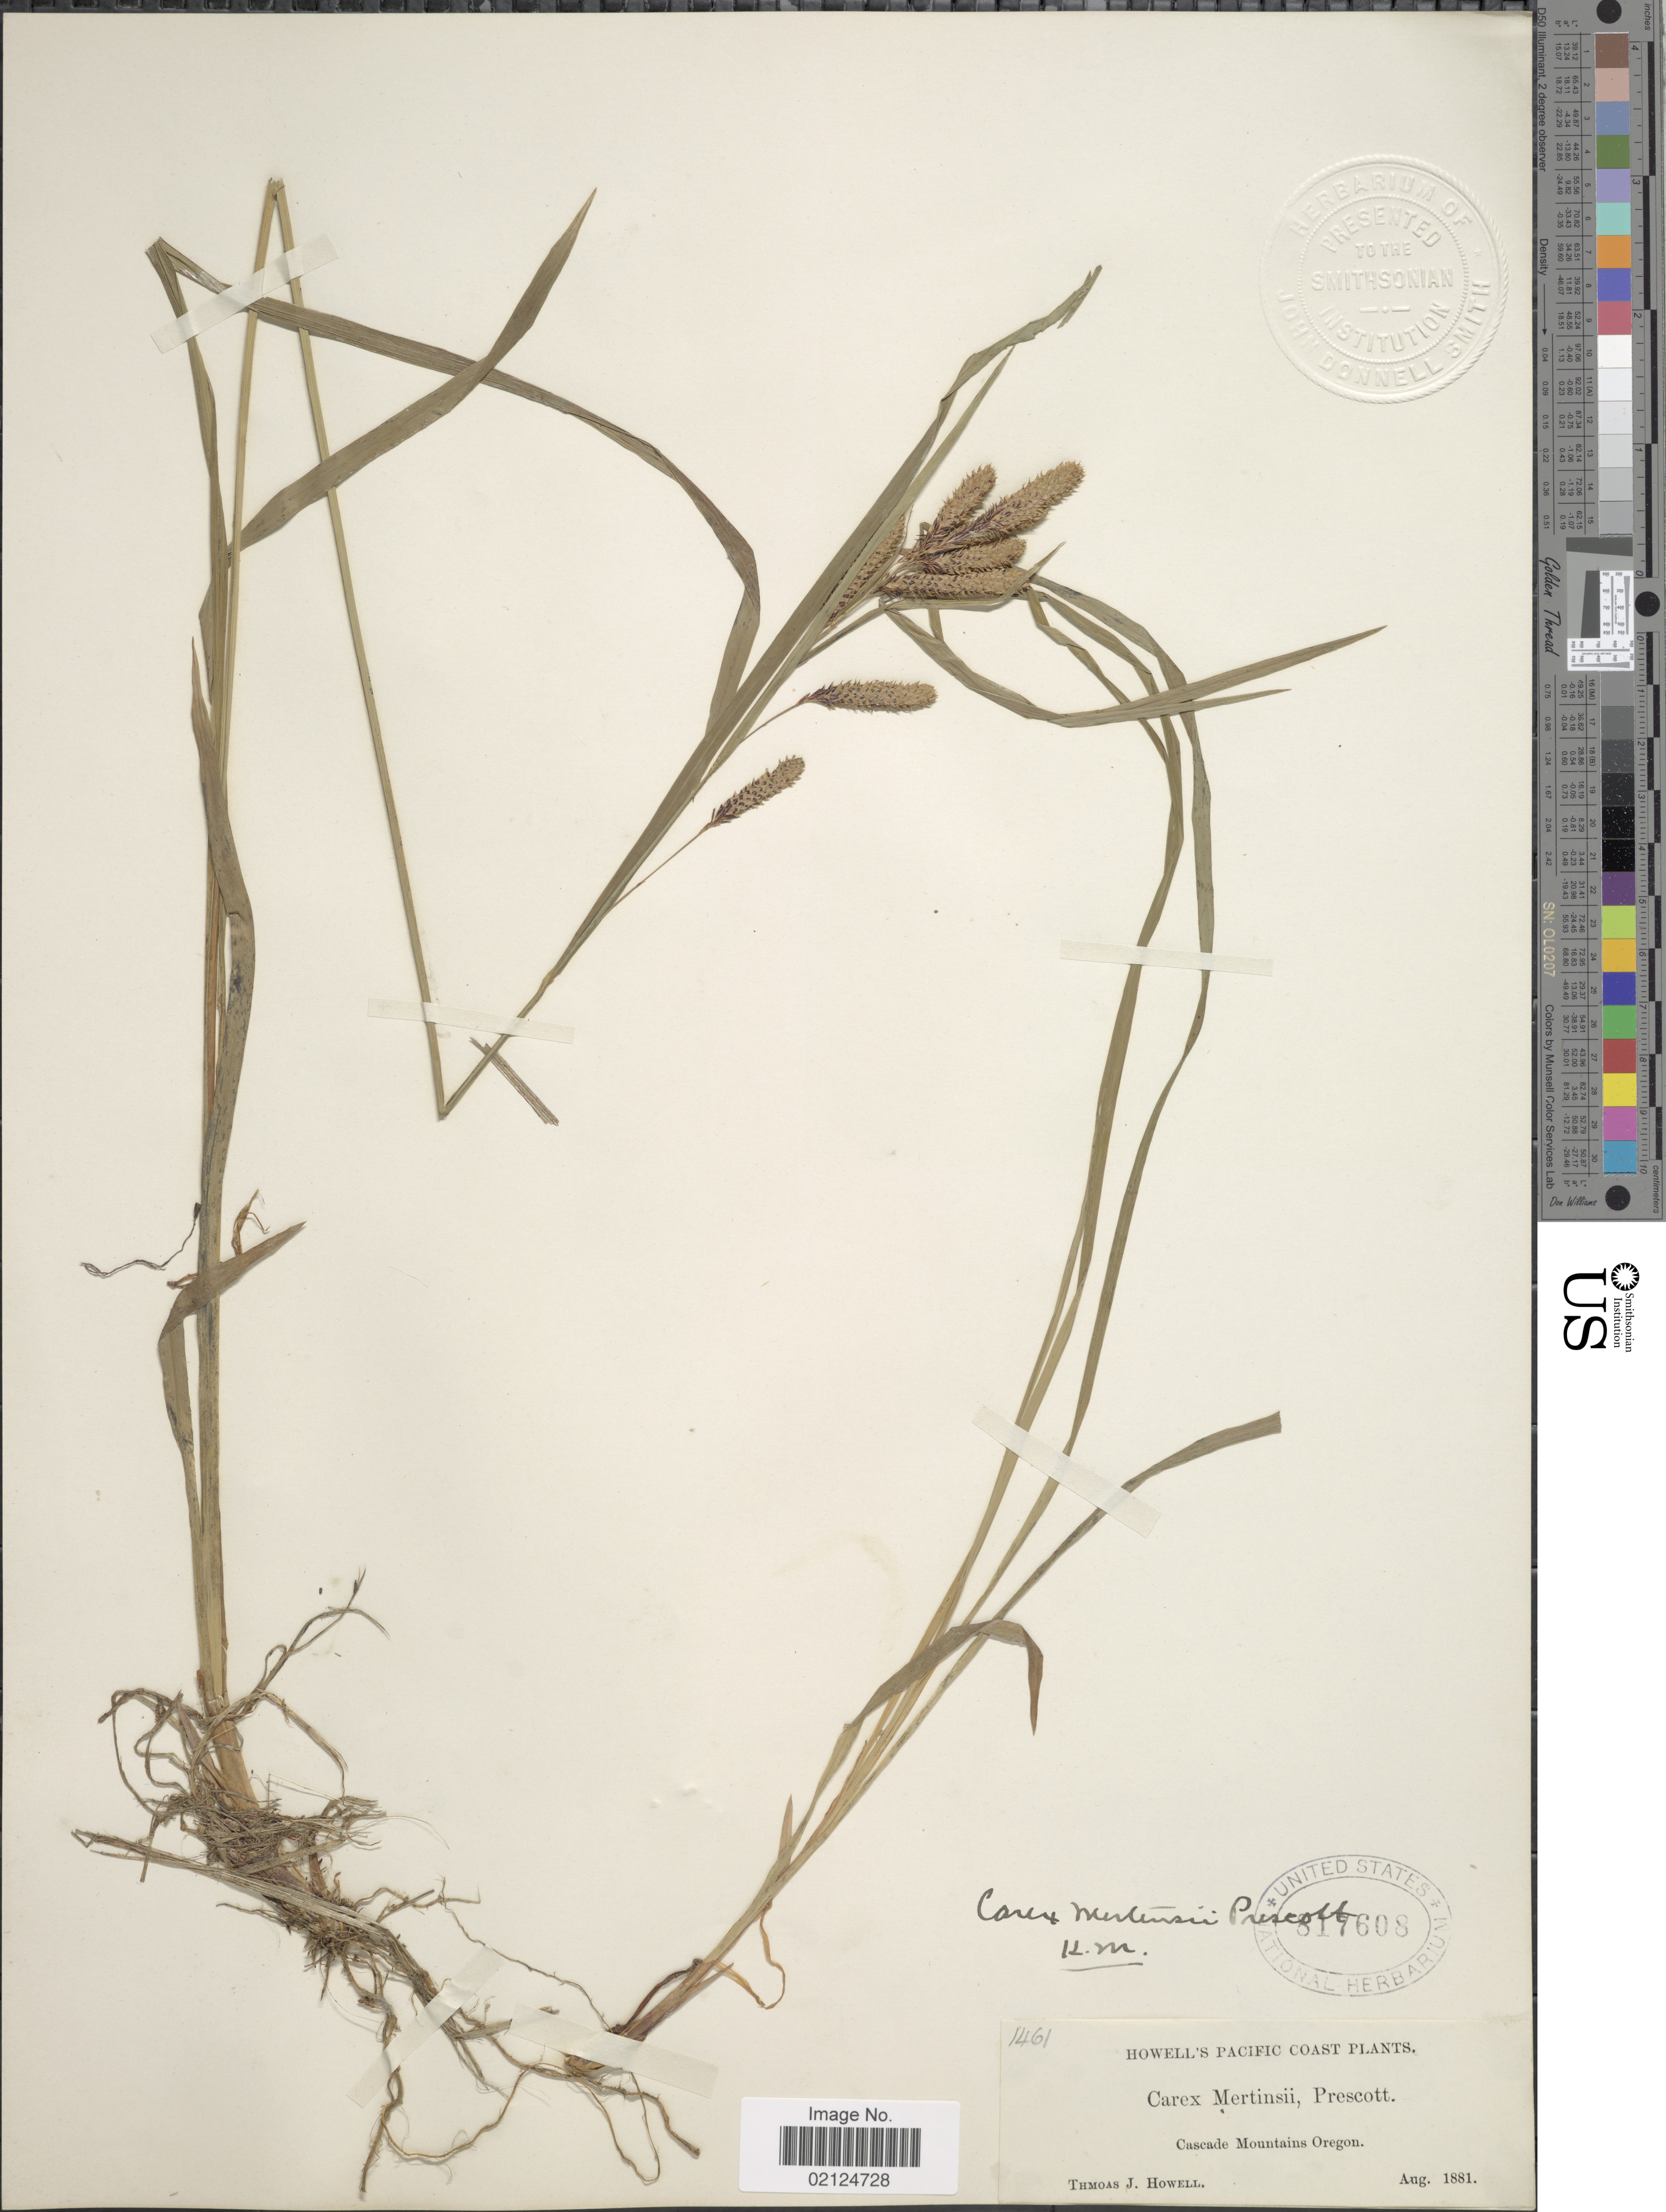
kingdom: Plantae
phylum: Tracheophyta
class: Liliopsida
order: Poales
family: Cyperaceae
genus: Carex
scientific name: Carex mertensii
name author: J.D. Prescott ex Bong.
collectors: T. J. Howell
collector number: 1461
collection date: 1881-08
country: United States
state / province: Oregon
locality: Pacific Coast, Cascade Mountains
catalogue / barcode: US 817608